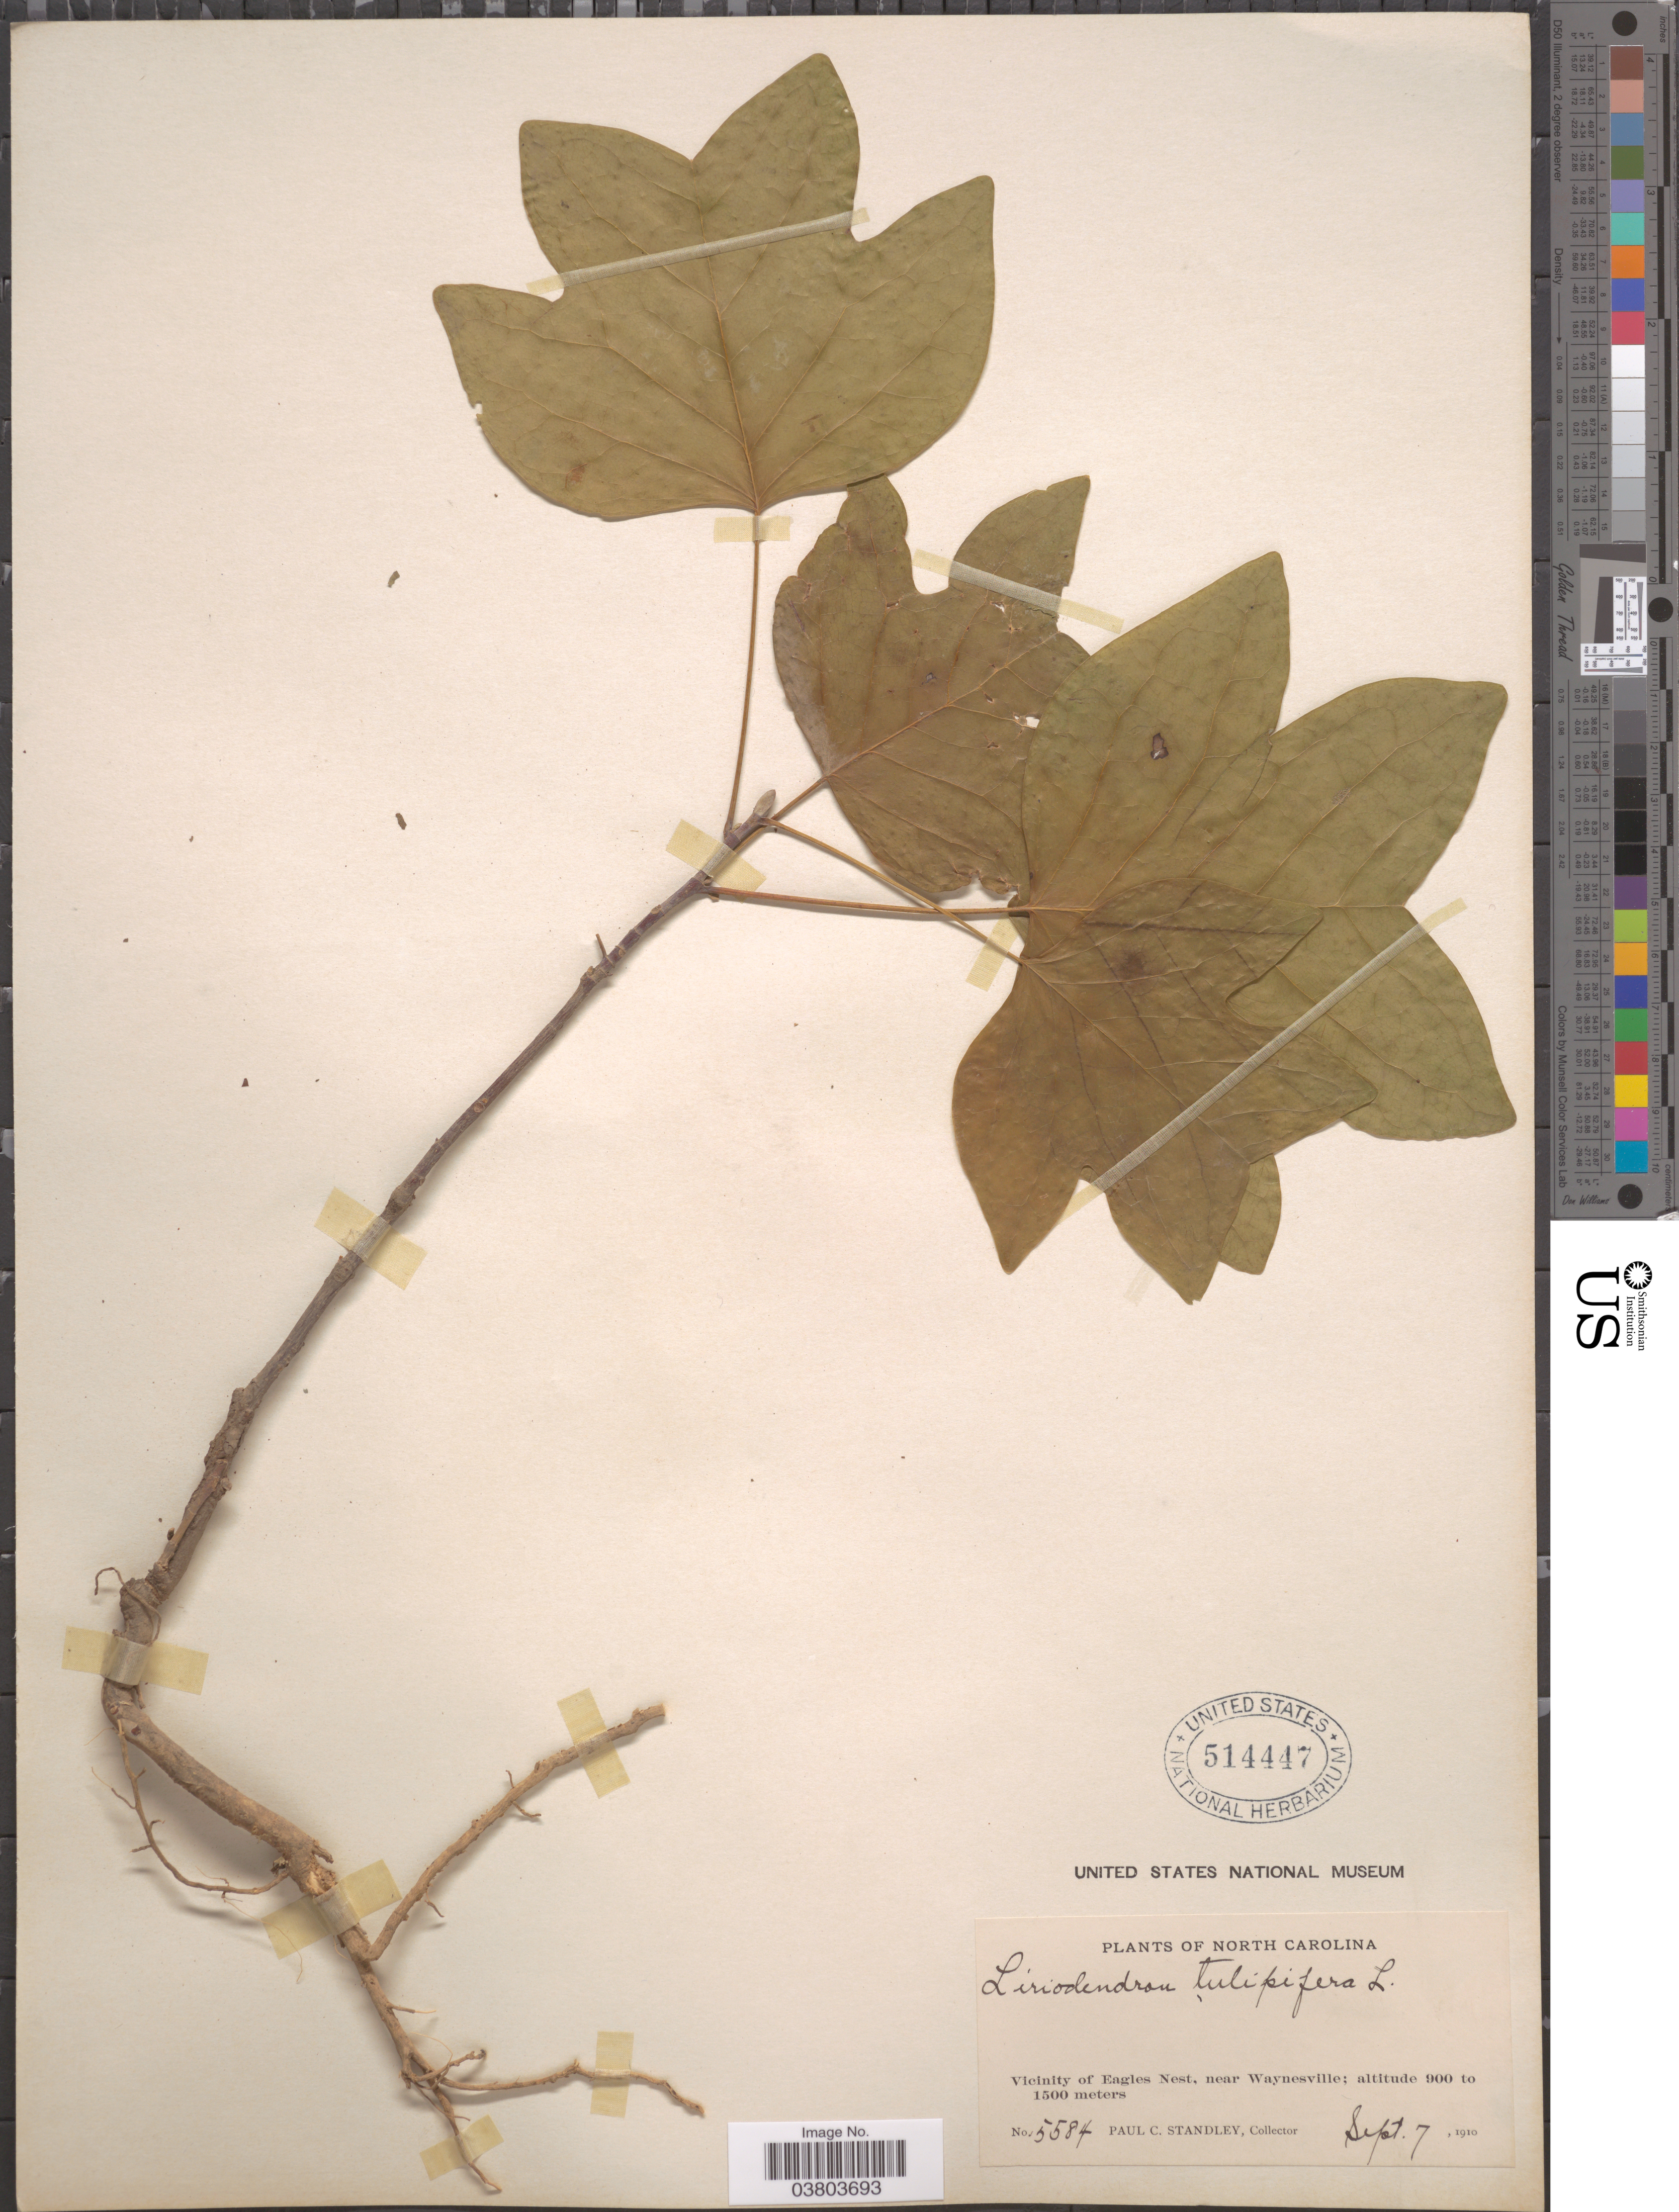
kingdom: Plantae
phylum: Tracheophyta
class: Magnoliopsida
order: Magnoliales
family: Magnoliaceae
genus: Liriodendron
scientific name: Liriodendron tulipifera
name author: L.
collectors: P. C. Standley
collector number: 5584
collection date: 1910-09-07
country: United States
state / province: North Carolina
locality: Vicinity of Eagles Nest, near Waynesville.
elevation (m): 900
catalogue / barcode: US 514447